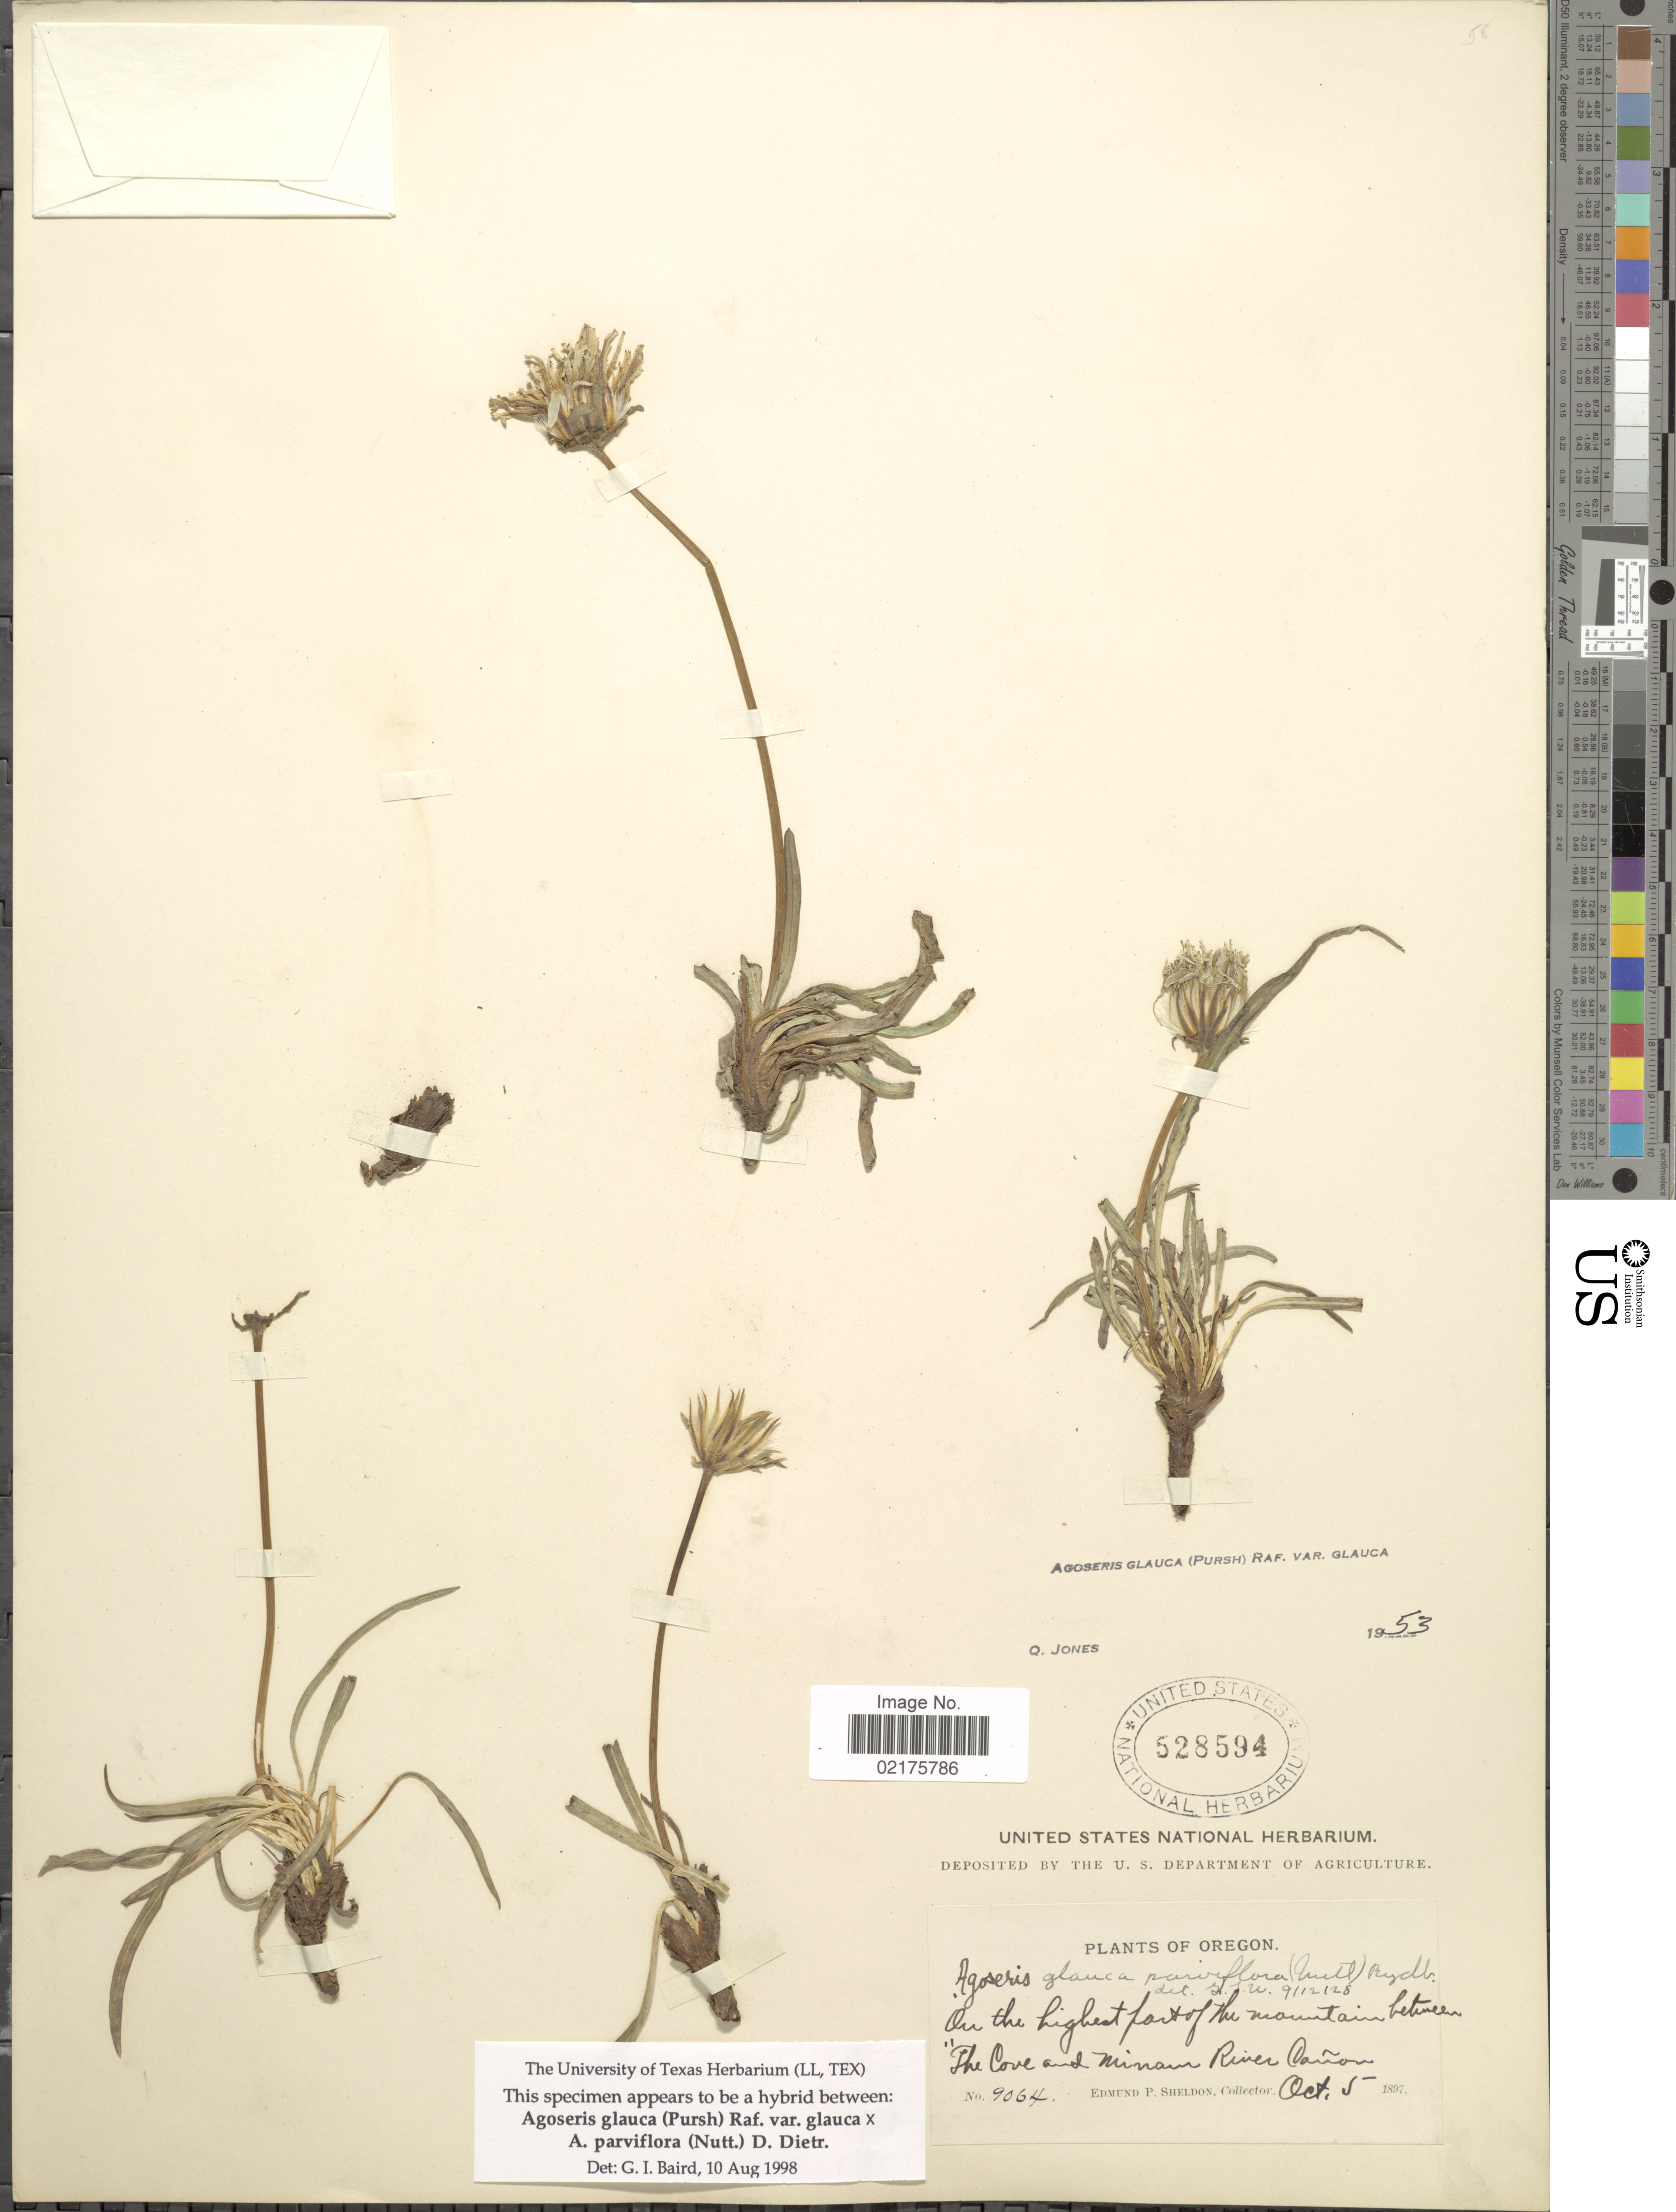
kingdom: Plantae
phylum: Tracheophyta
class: Magnoliopsida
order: Asterales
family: Asteraceae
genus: Agoseris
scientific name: Agoseris glauca var. glauca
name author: (Pursh) Raf.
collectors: E. P. Sheldon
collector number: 9064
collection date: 1897-10-05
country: United States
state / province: Oregon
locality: On the highest part of the mountain between "The Cove and Minam River Cañon"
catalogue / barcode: US 528594